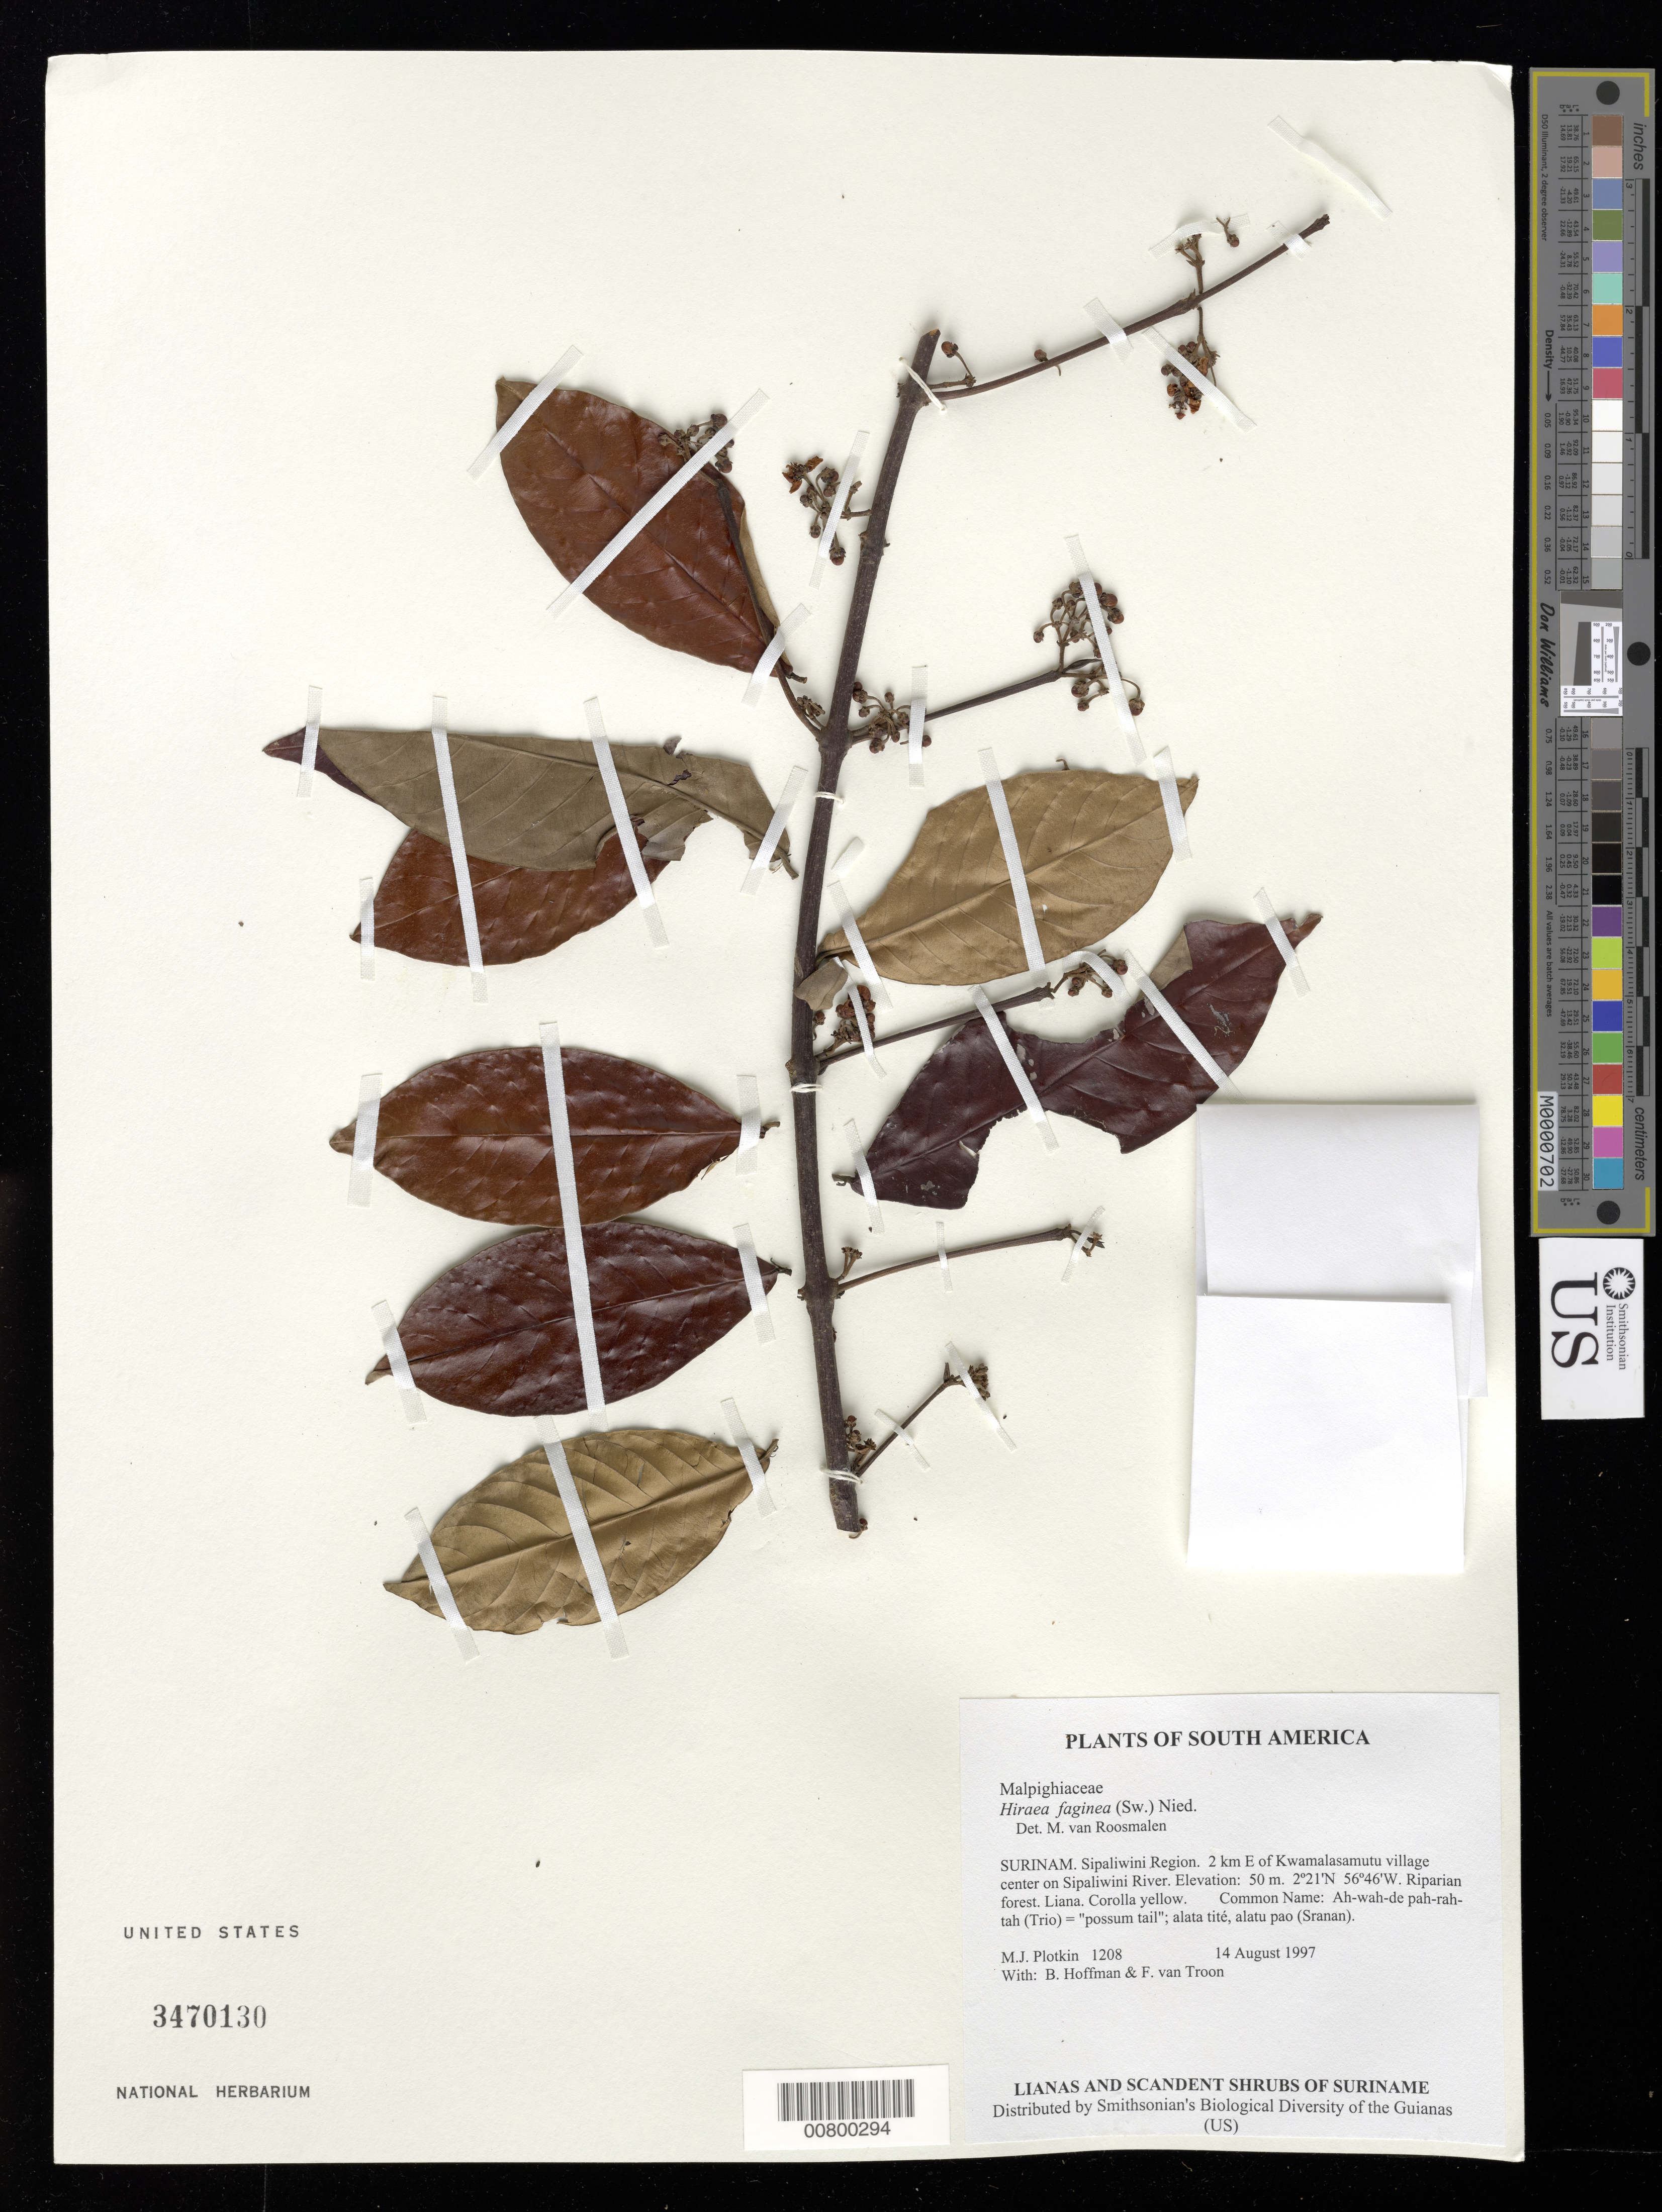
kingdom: Plantae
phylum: Tracheophyta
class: Magnoliopsida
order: Malpighiales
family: Malpighiaceae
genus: Hiraea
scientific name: Hiraea faginea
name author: (Sw.) Nied.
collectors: M. Plotkin, B. Hoffman, M. Van Roosmalen & F. Van Troon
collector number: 1208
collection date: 1997-08-14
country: Suriname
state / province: Sipaliwini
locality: Sipaliwin Region. 2 km E of Kwamalasamutu village Centre on Sipaliwini River.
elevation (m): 50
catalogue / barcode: US 3470130